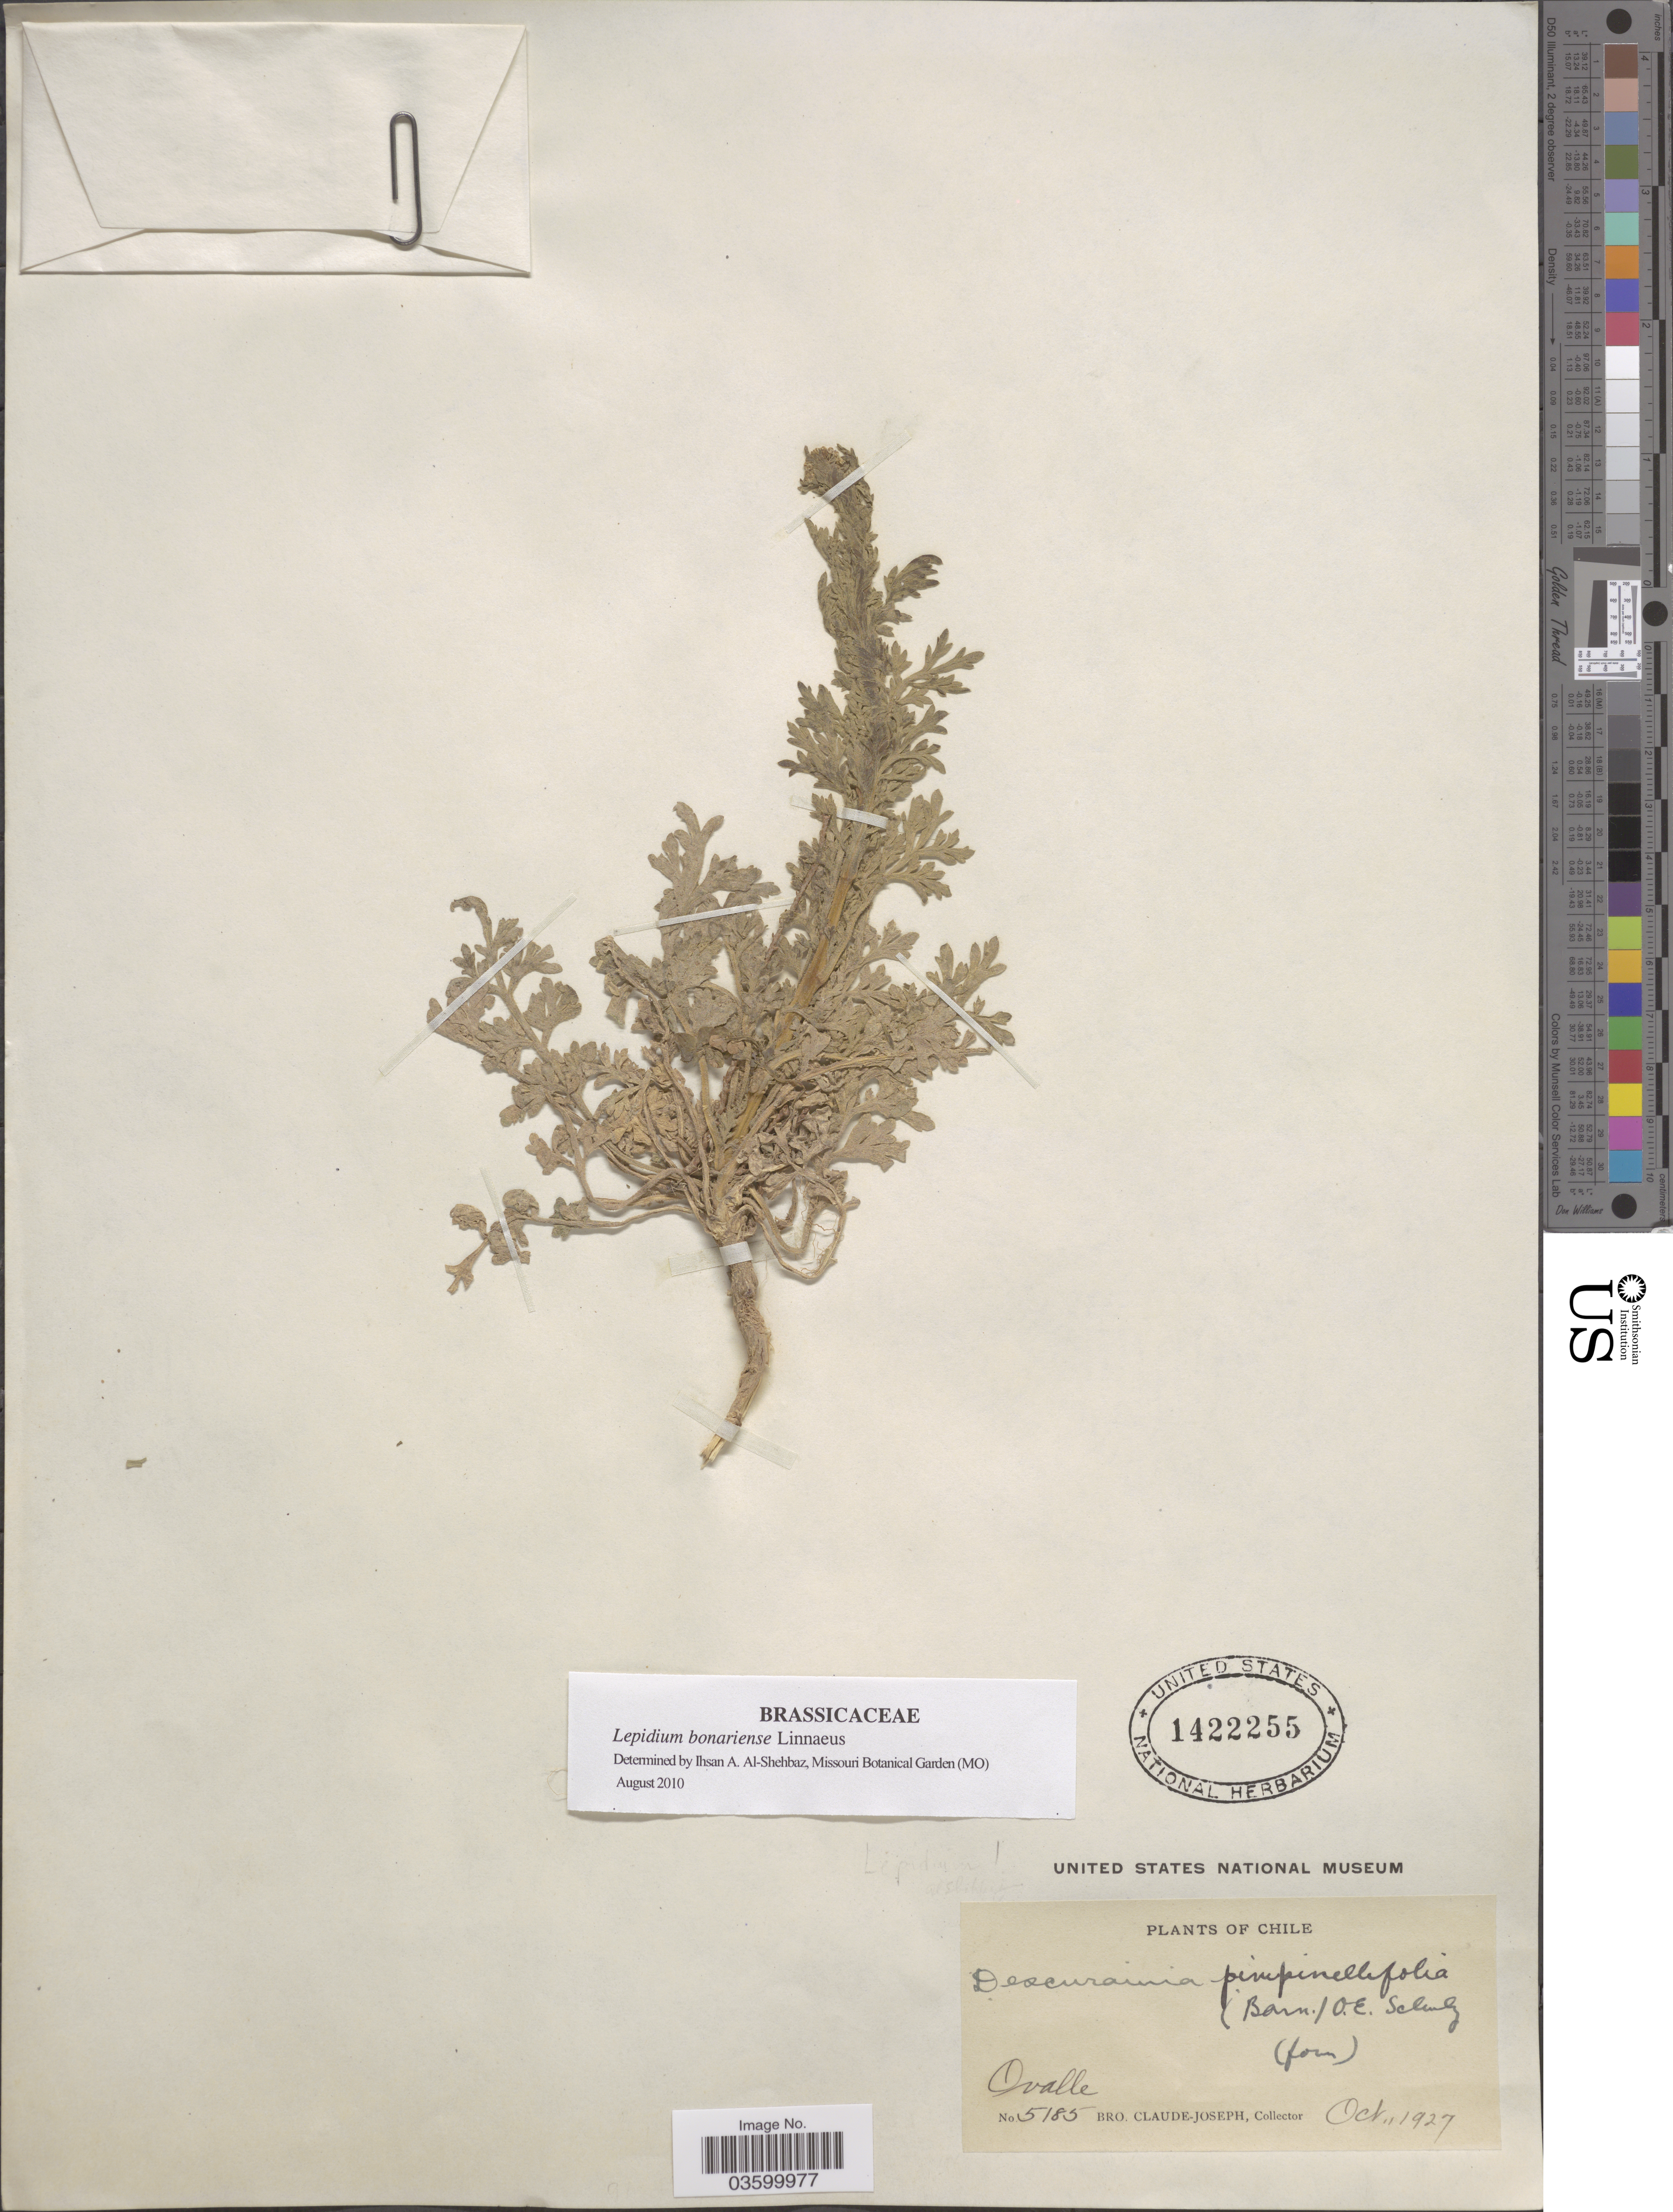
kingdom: Plantae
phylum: Tracheophyta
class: Magnoliopsida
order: Brassicales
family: Brassicaceae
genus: Lepidium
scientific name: Lepidium bonariense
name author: L.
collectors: Bro. Claude-Joseph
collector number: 5185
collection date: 1927-10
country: Chile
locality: Ovalle.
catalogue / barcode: US 1422255